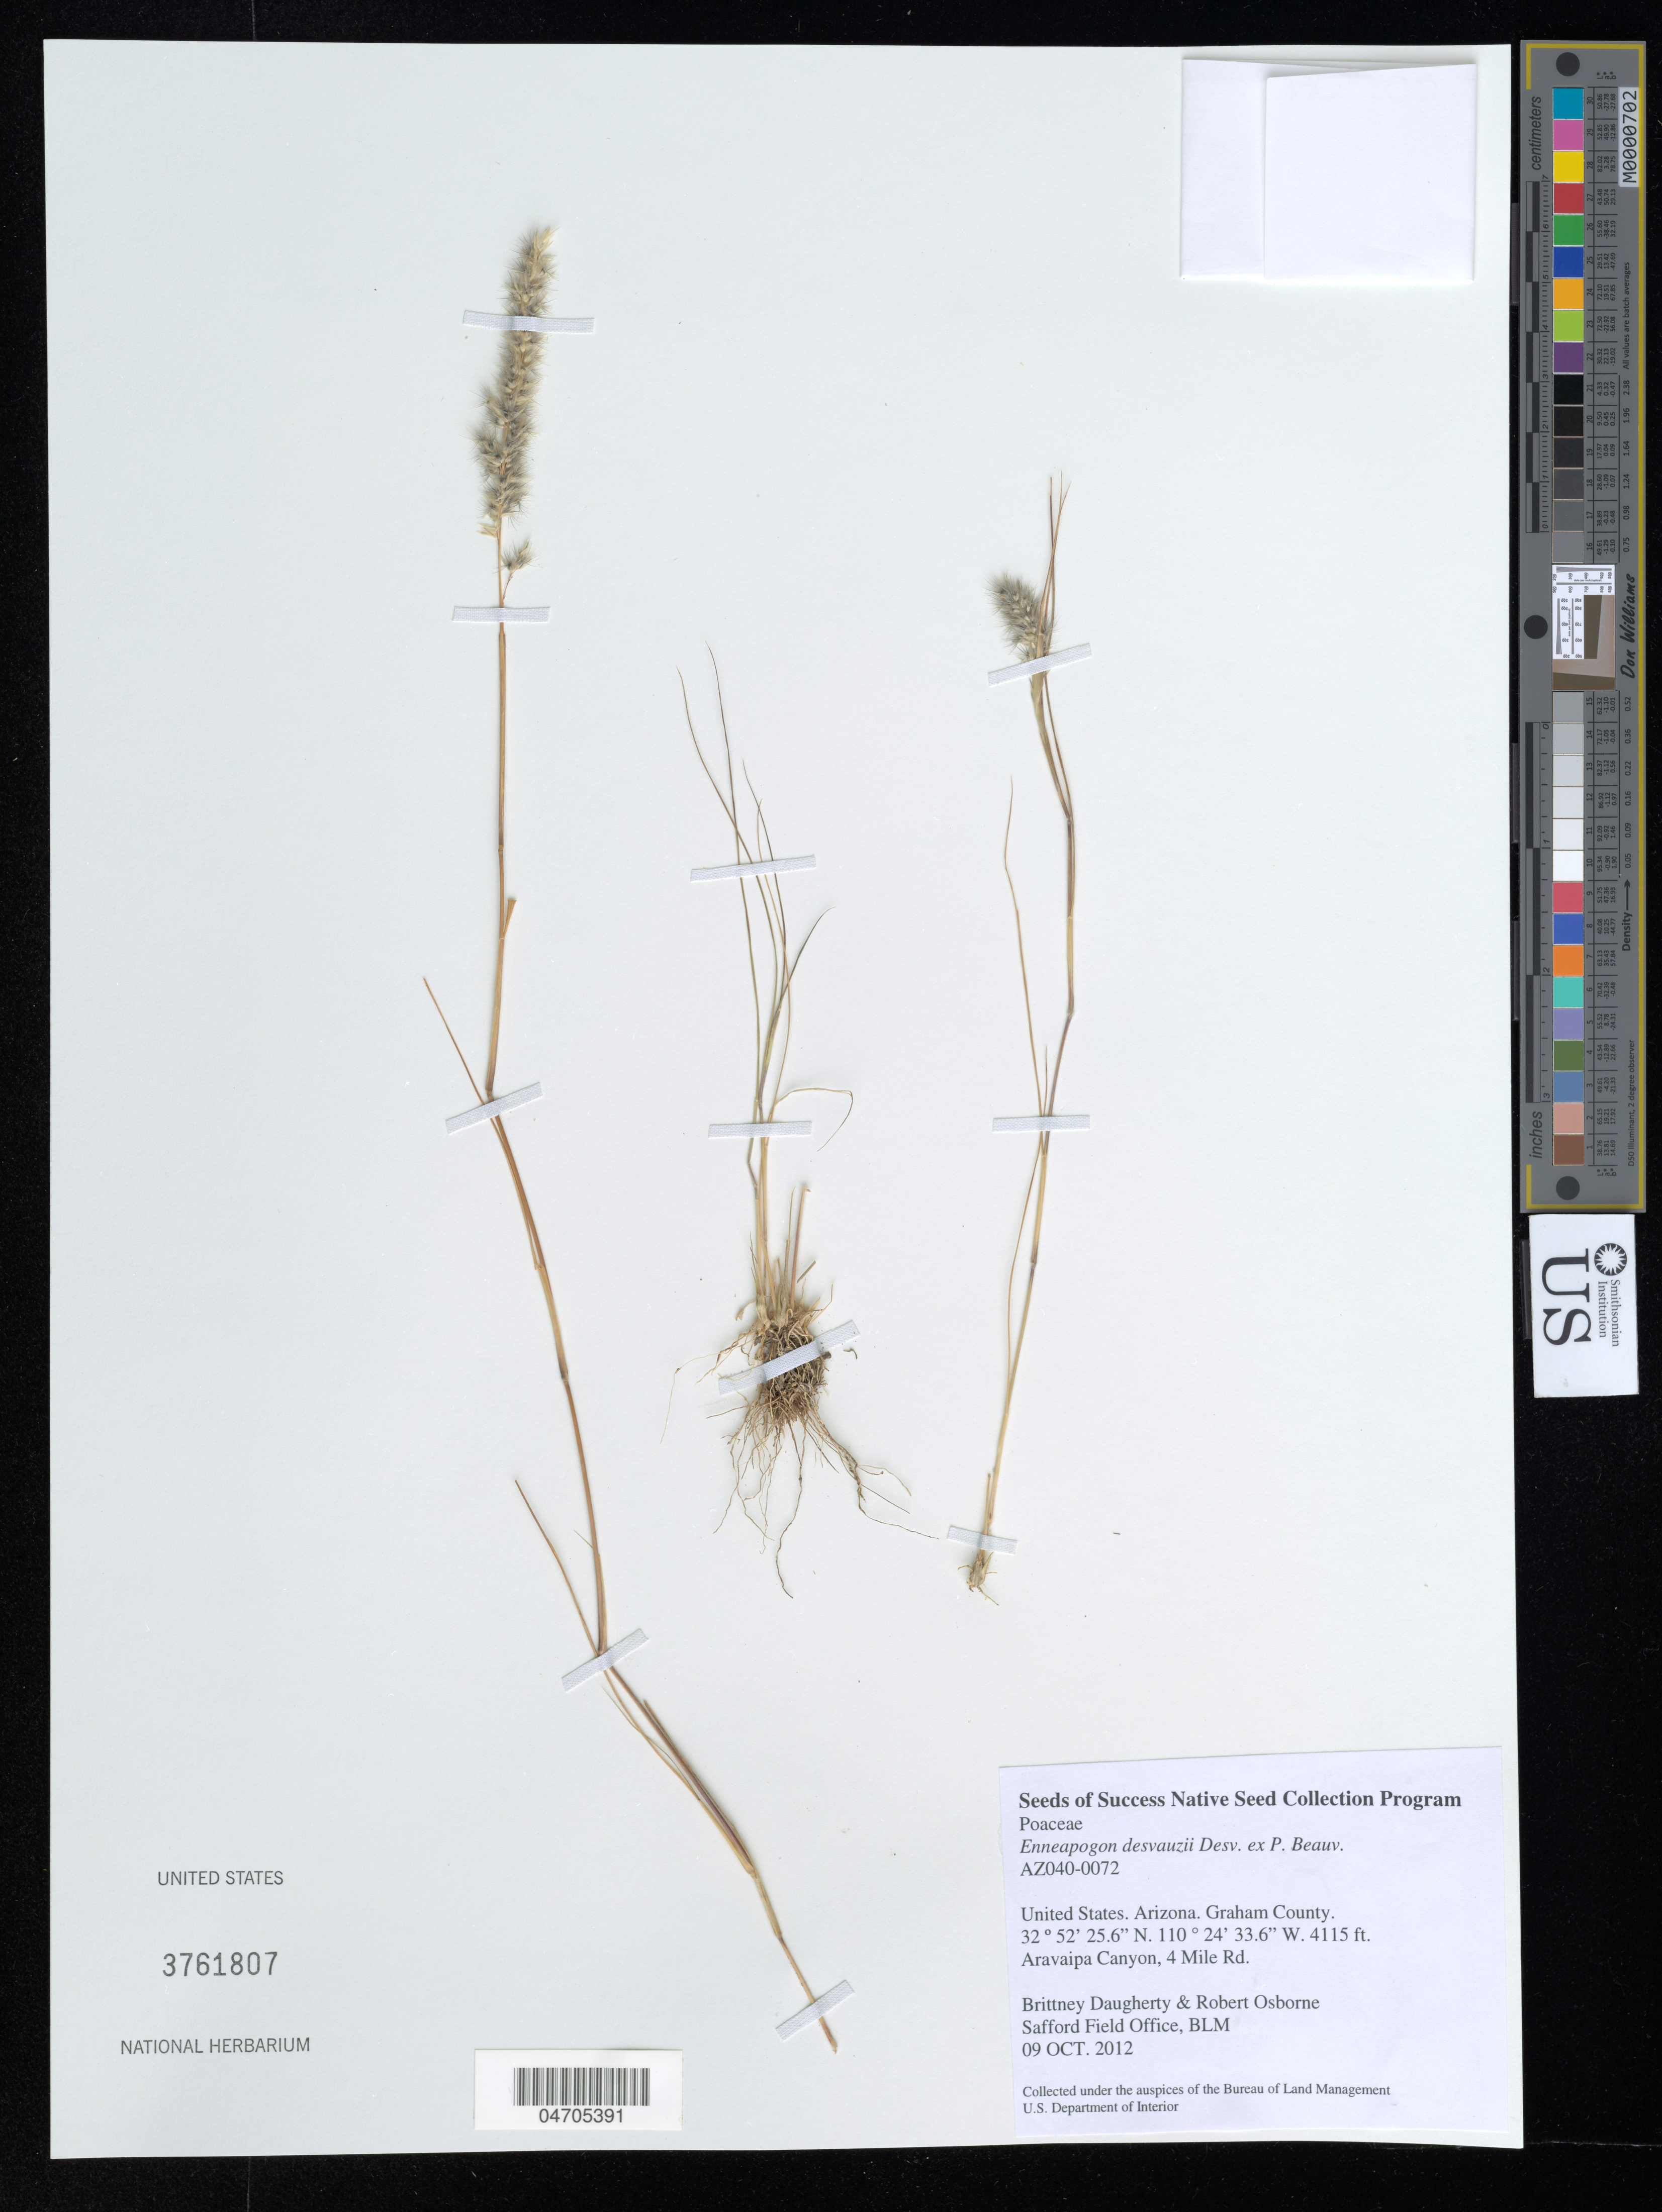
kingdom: Plantae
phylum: Tracheophyta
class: Liliopsida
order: Poales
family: Poaceae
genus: Enneapogon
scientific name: Enneapogon desvauxii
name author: P. Beauv.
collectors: B. Daugherty & R. Osborne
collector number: AZ040-0072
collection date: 2012-10-09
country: United States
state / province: Arizona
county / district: Graham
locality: Graham County. Aravaipa Canyon, 4 Mile Rd.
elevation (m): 1254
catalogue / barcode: US 3761807